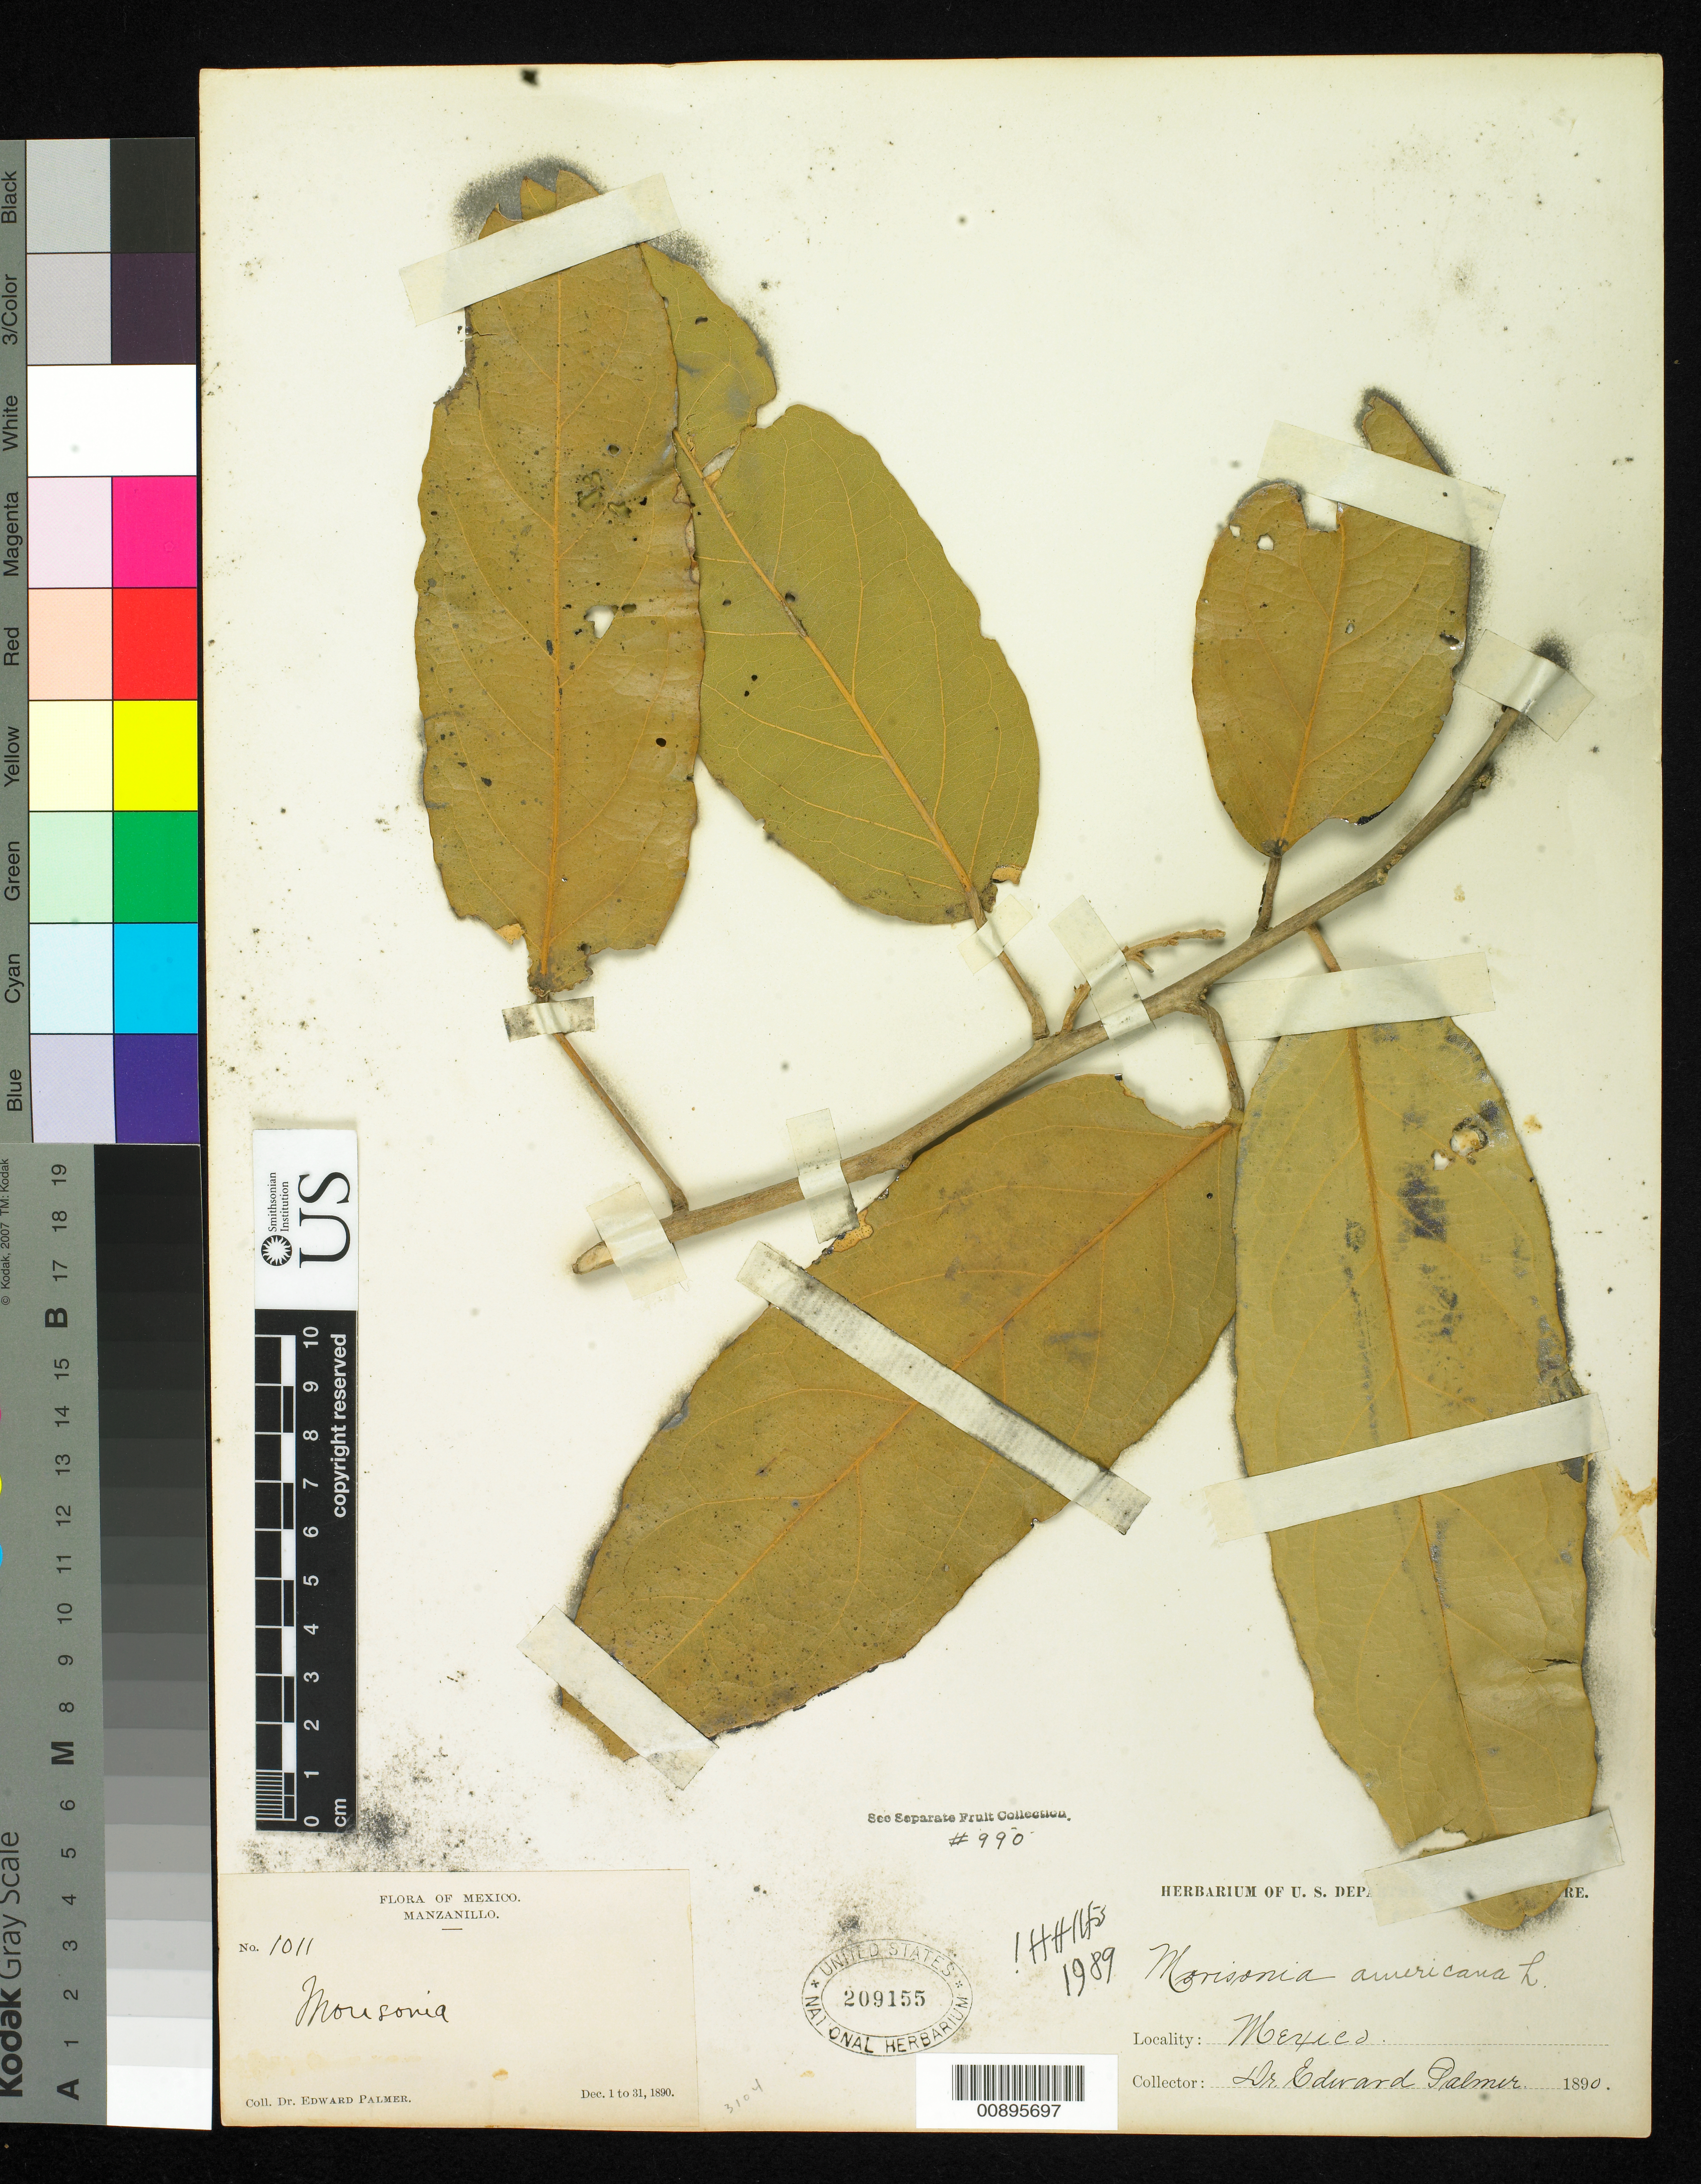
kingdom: Plantae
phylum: Tracheophyta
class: Magnoliopsida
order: Brassicales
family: Capparaceae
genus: Morisonia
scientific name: Morisonia americana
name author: L.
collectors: E. Palmer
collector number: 1011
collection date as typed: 01 Dec 1890 to 31 Dec 1890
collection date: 1890-12-01/1890-12-31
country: Mexico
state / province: Colima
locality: Manzanillo, Colima.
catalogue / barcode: US 209155